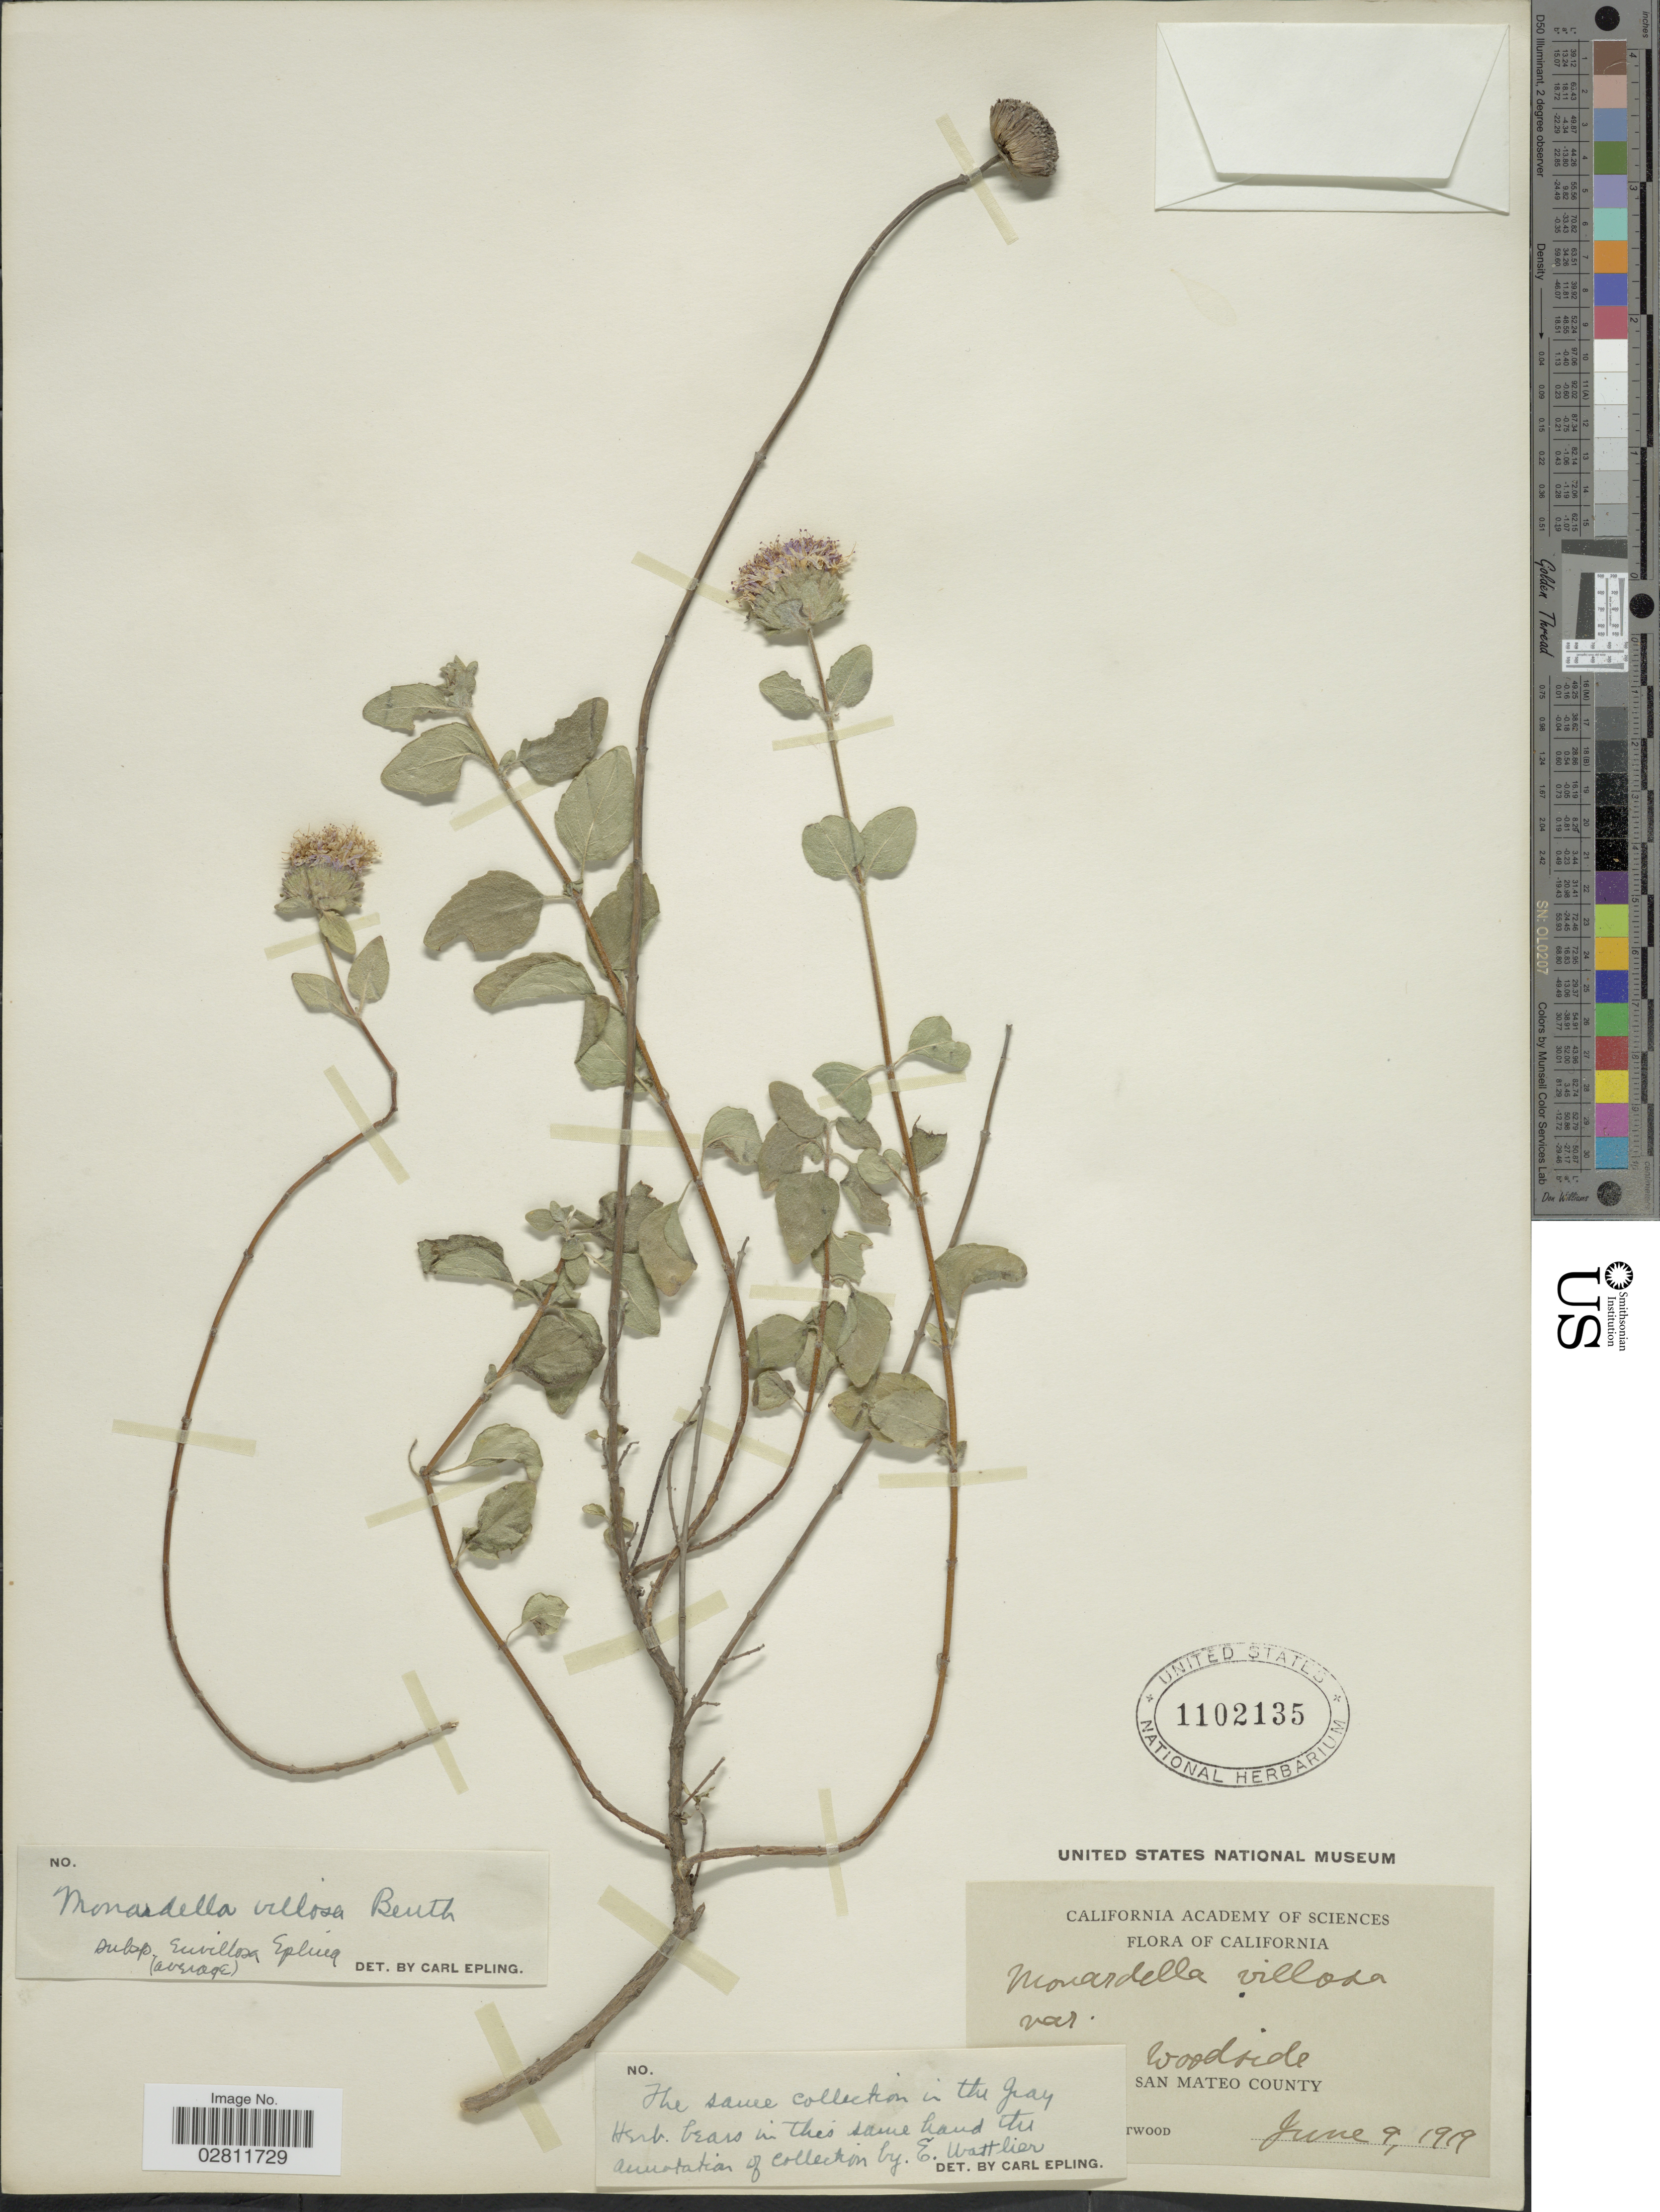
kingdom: Plantae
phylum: Tracheophyta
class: Magnoliopsida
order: Lamiales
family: Lamiaceae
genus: Monardella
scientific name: Monardella villosa subsp. fransiscana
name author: (Elmer) Jokerst.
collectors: A. Eastwood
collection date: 1919-06-09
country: United States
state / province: California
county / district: San Mateo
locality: [illegible text] San Mateo County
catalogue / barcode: US 1102135